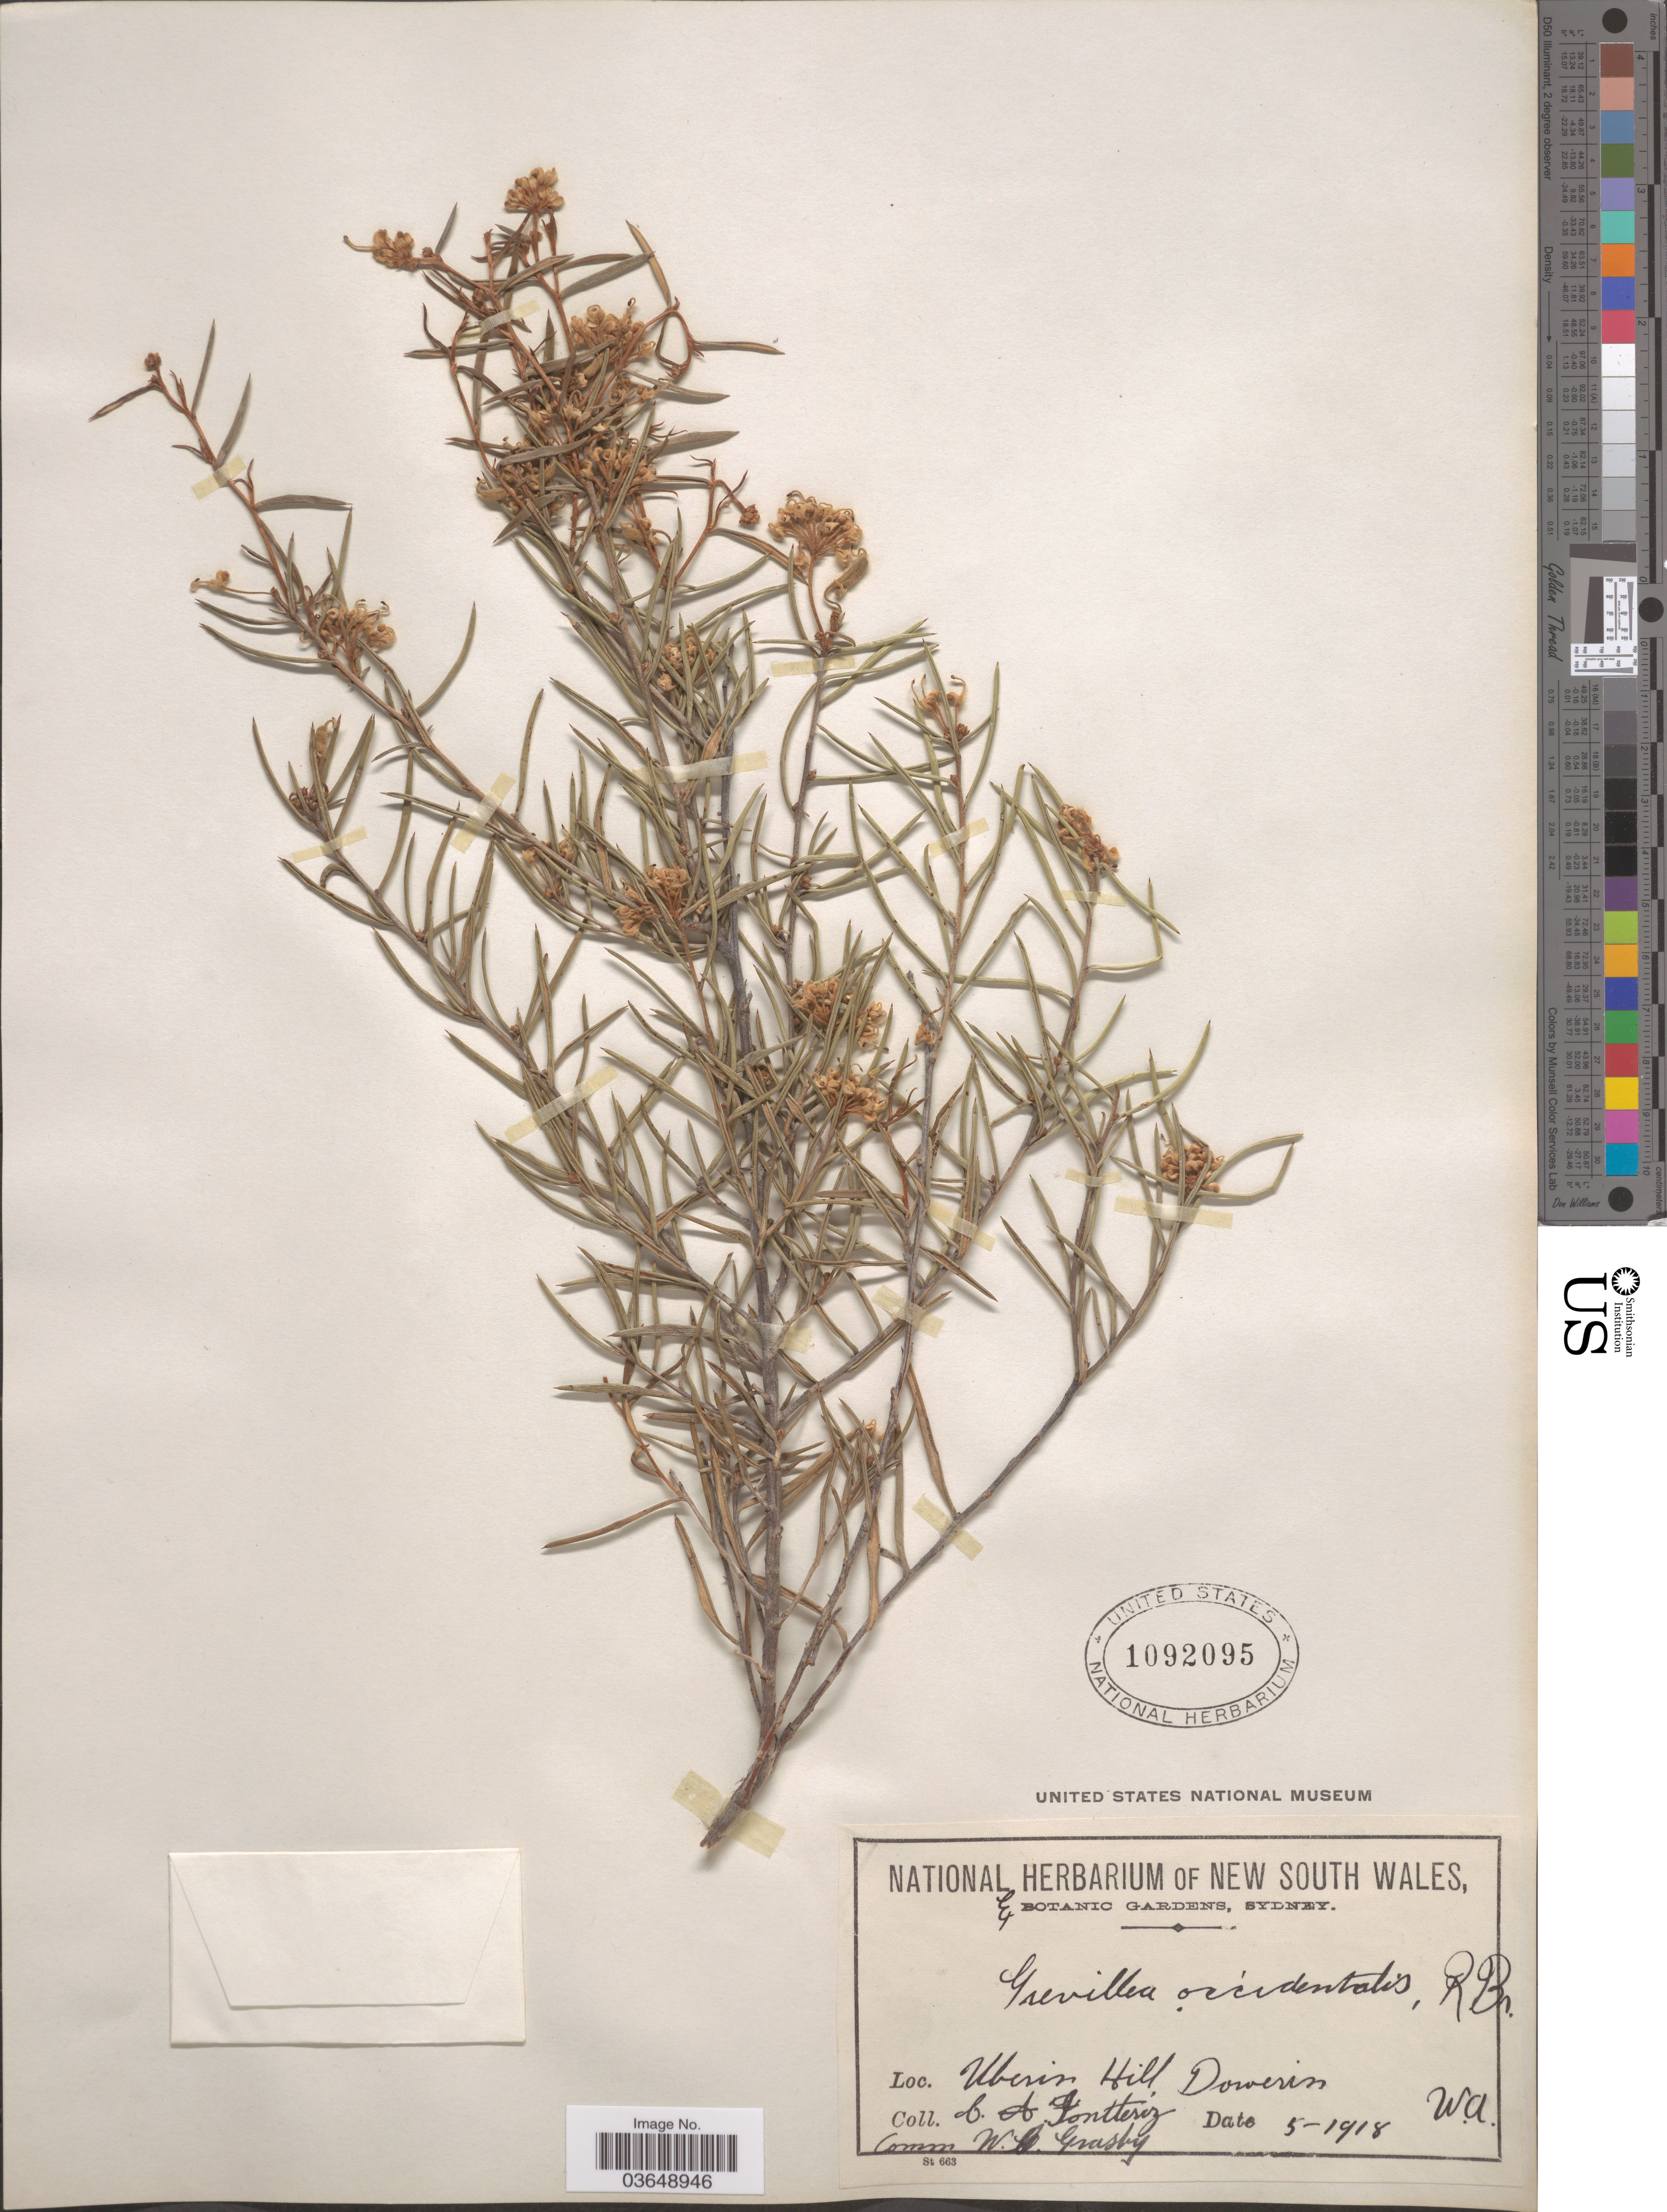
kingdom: Plantae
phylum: Tracheophyta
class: Magnoliopsida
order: Proteales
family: Proteaceae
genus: Grevillea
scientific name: Grevillea occidentalis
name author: R. Br.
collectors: C. A. Fontleroy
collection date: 1918-05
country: Australia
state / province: Western Australia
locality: Uberin Hill, Dowerin. W.A.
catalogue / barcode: US 1092095